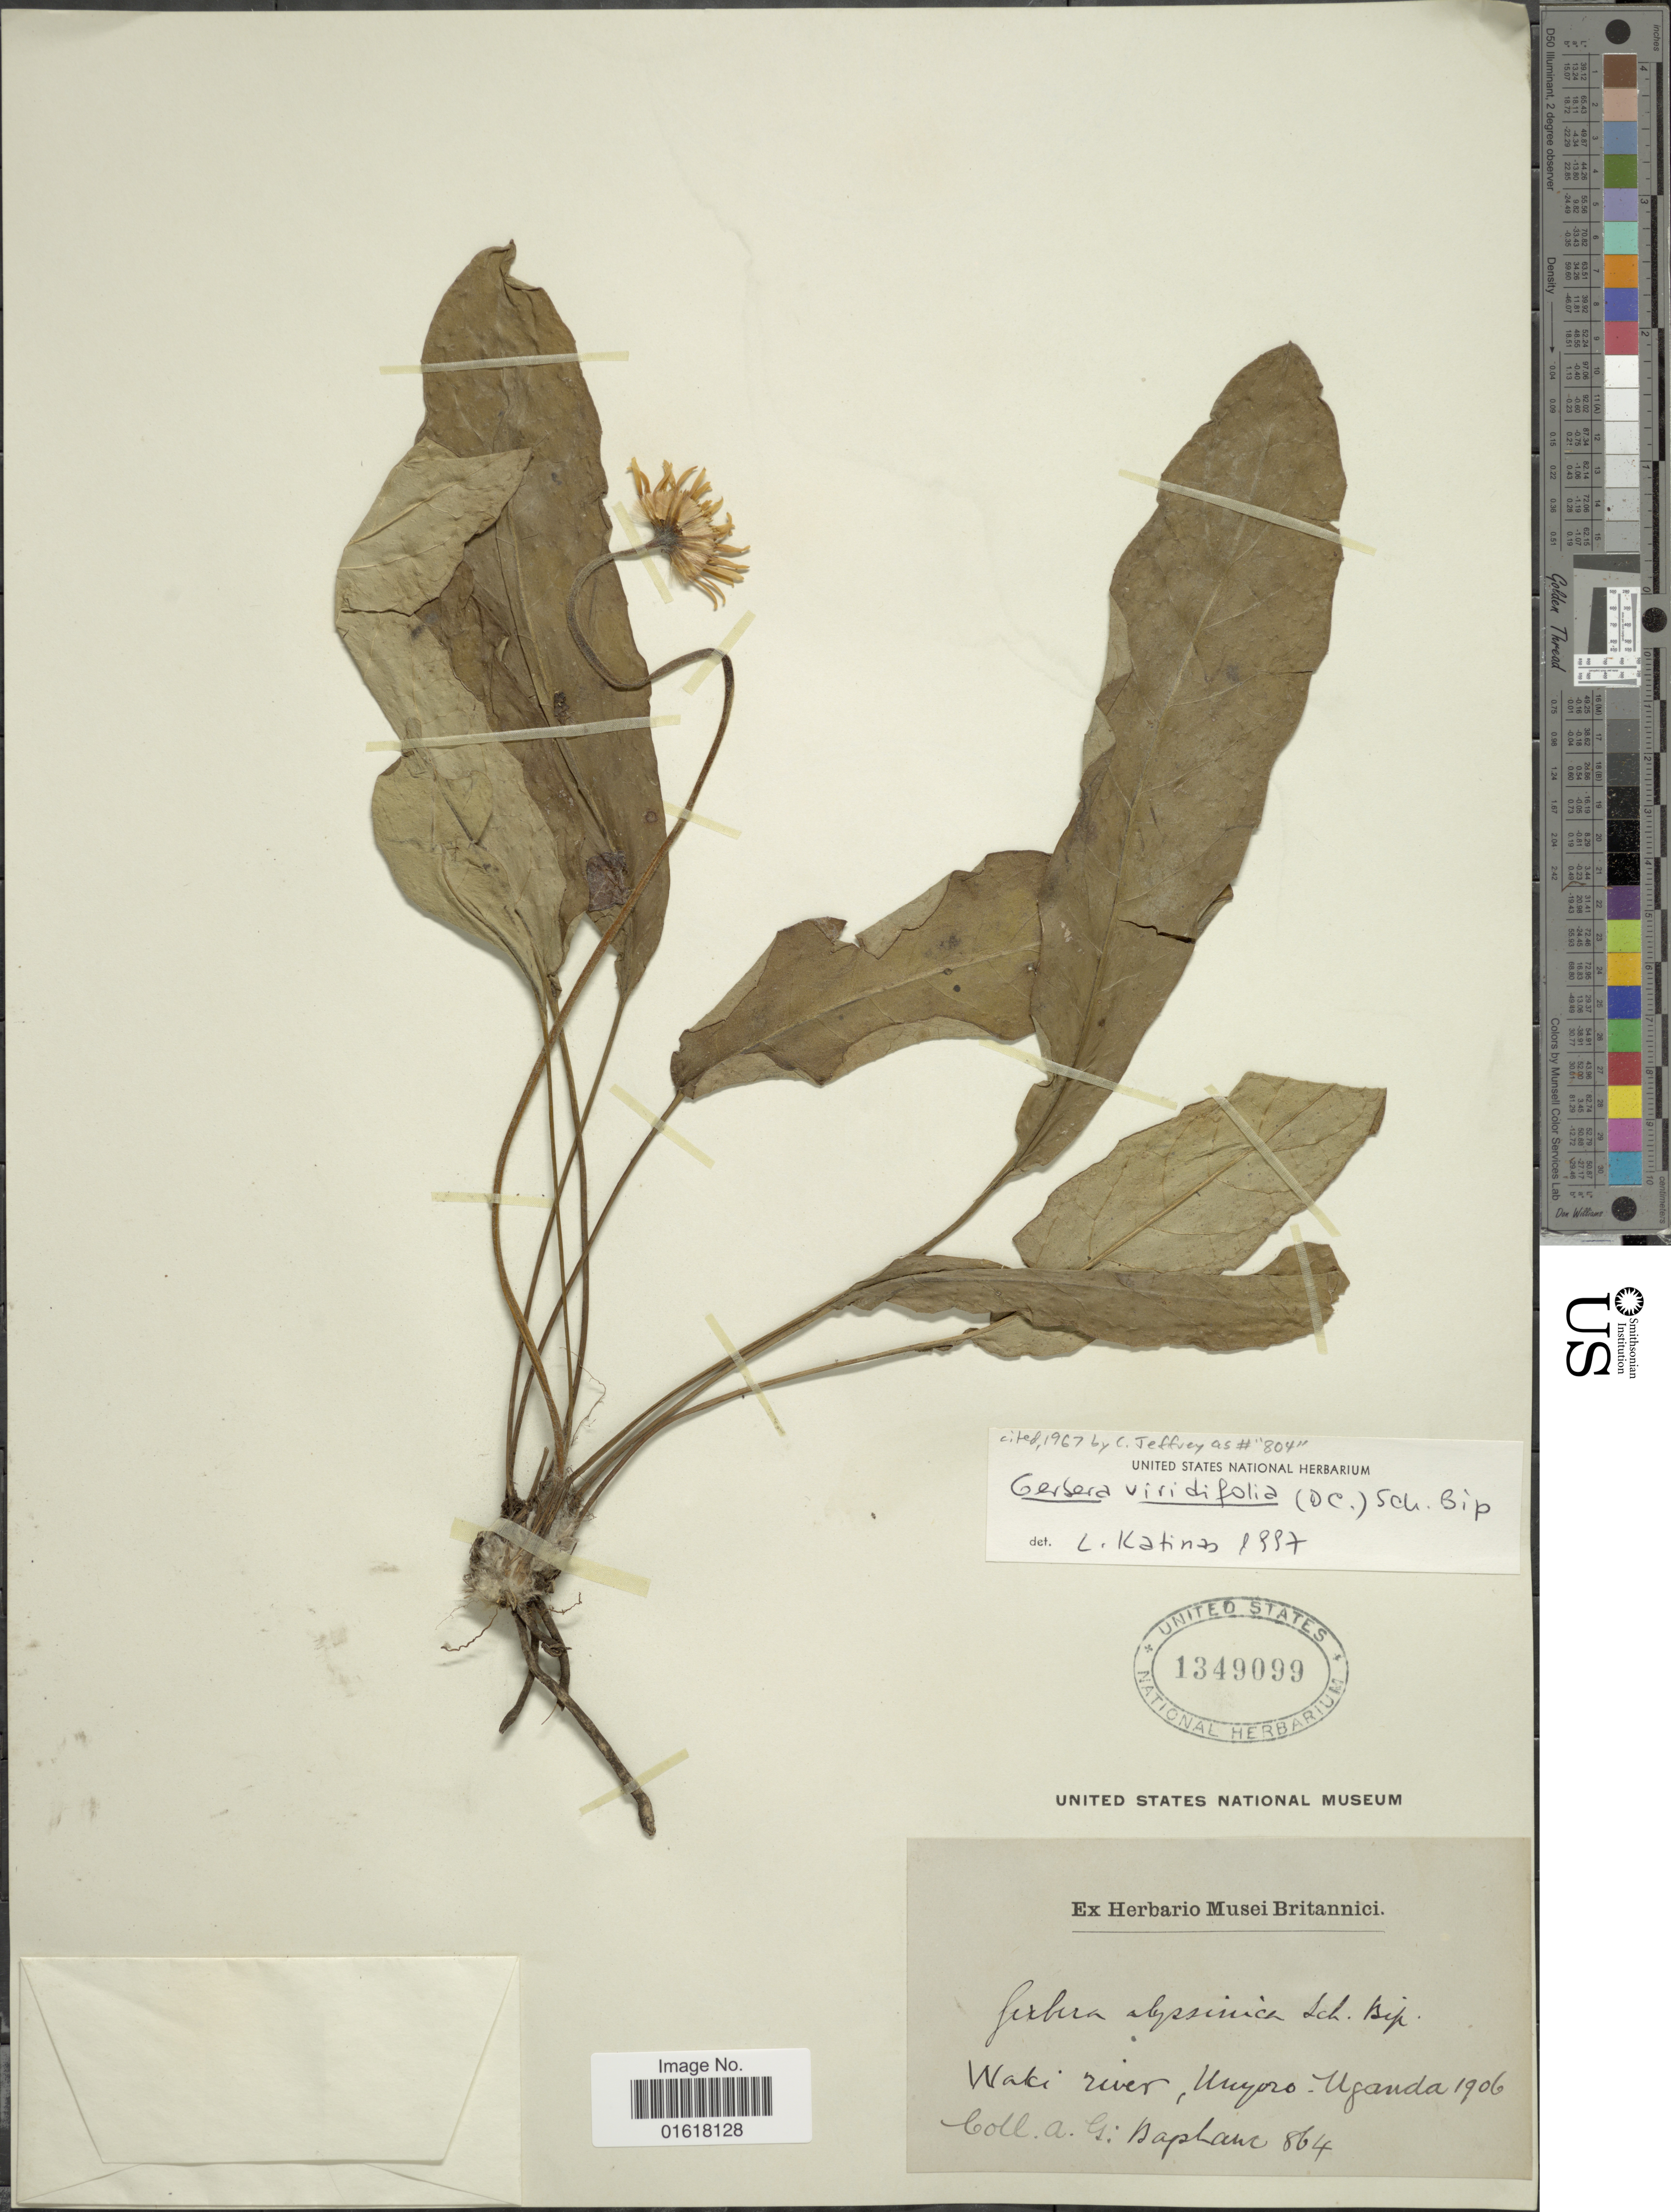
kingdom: Plantae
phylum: Tracheophyta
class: Magnoliopsida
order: Asterales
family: Asteraceae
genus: Gerbera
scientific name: Gerbera viridifolia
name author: (DC.) Sch. Bip.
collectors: A. Daplanc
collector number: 864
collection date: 1906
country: Uganda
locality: Waki river, Unyoro.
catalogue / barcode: US 1349099